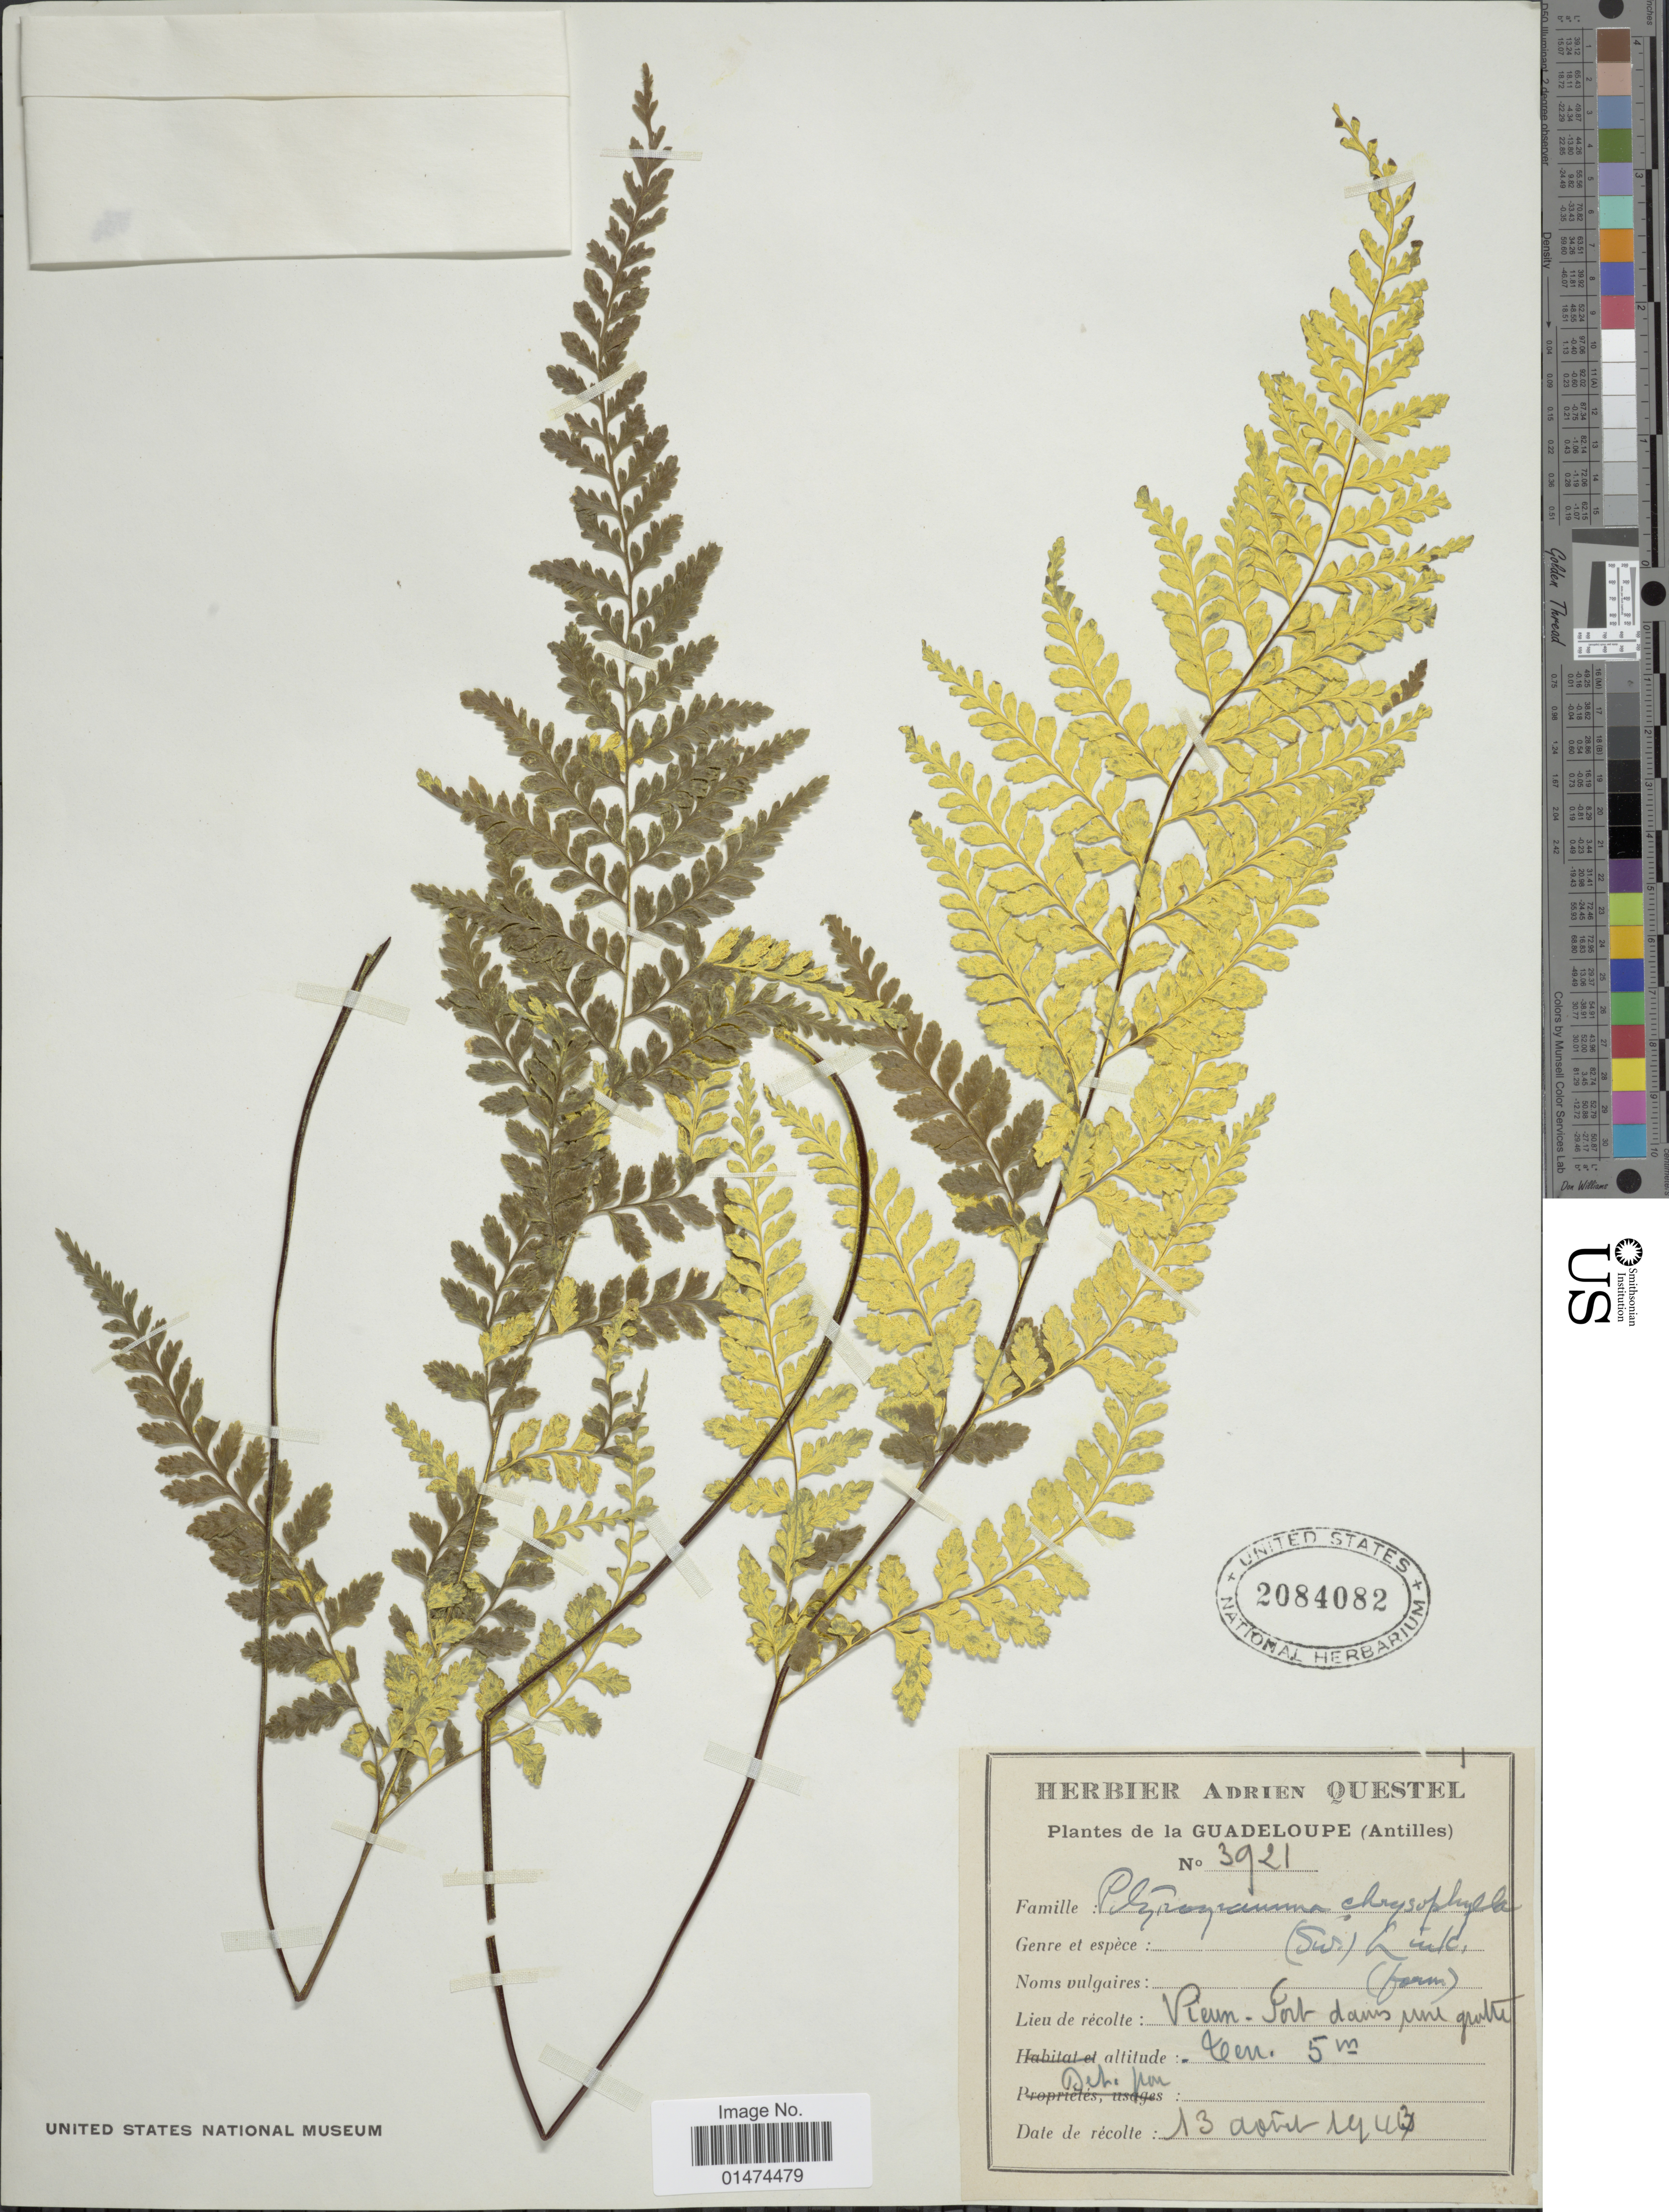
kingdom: Plantae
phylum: Tracheophyta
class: Polypodiopsida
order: Polypodiales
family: Pteridaceae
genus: Pityrogramma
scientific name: Pityrogramma chrysophylla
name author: (Sw.) Link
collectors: ex herb. A. Questal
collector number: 3921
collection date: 1943-04-13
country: Guadeloupe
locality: Vieux-Fort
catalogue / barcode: US 2084082